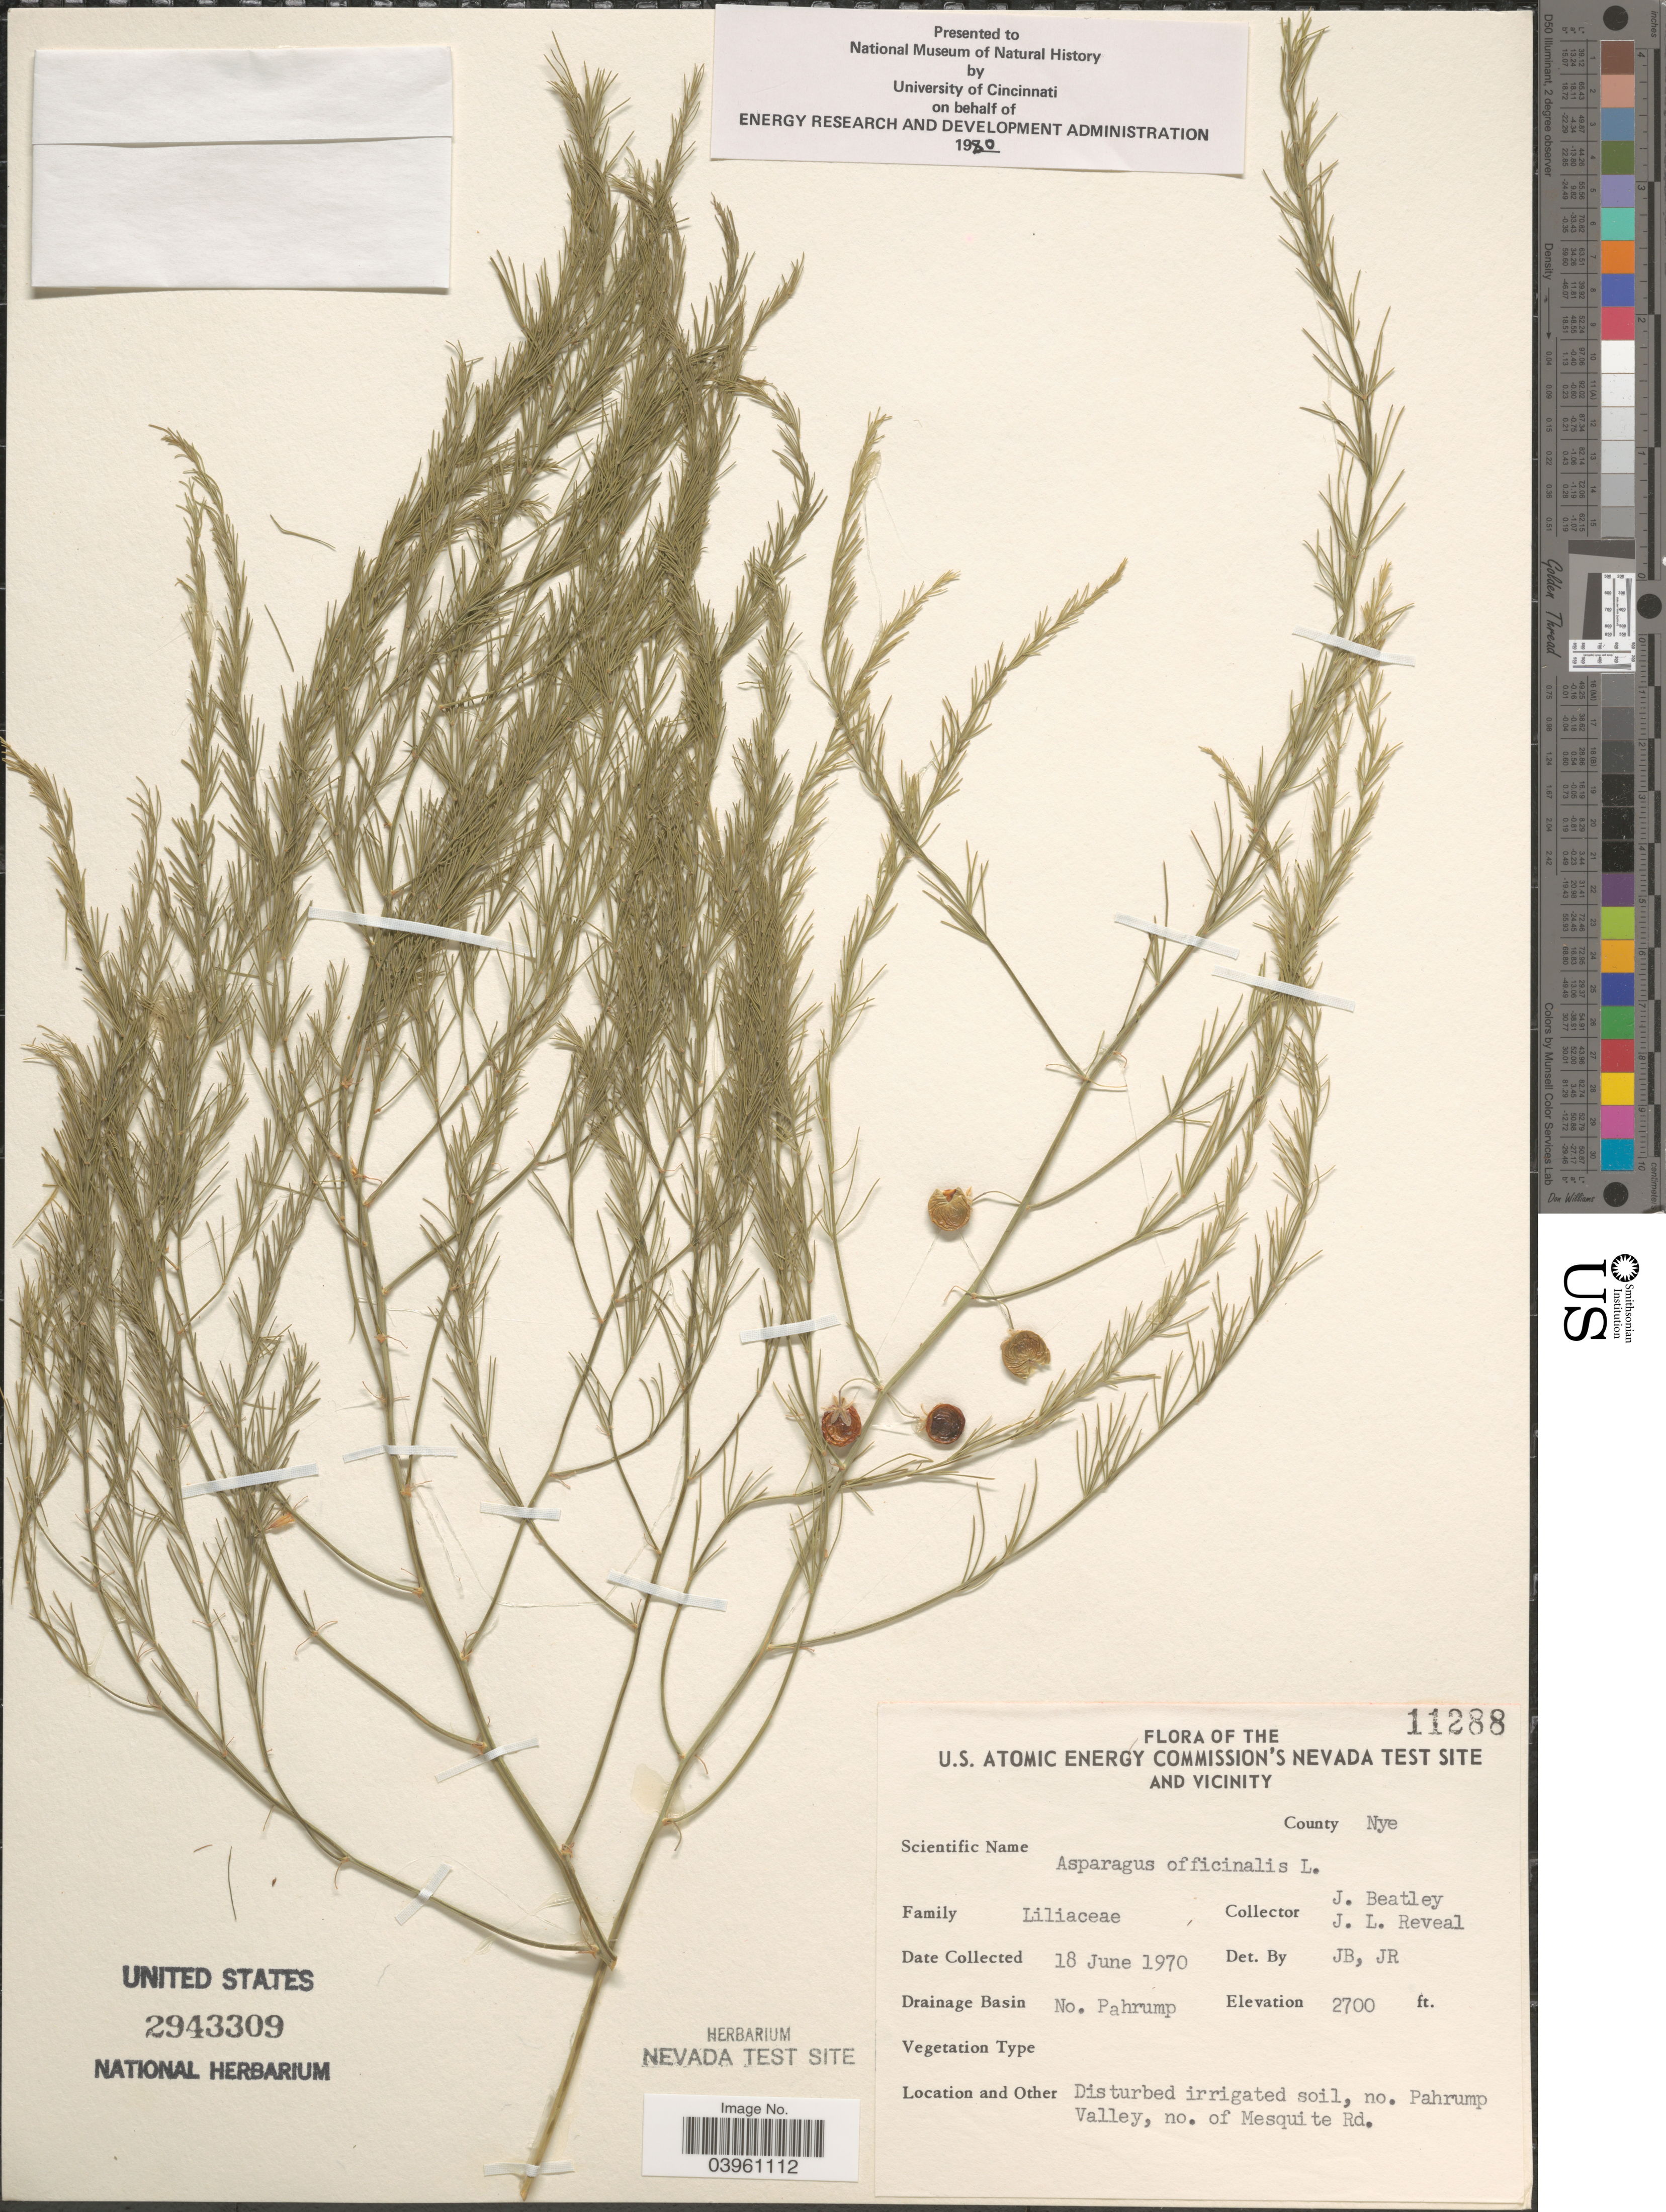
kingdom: Plantae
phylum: Tracheophyta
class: Liliopsida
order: Asparagales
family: Asparagaceae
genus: Asparagus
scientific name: Asparagus officinalis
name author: L.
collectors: J. C. Beatley & J. L. Reveal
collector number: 11288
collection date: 1970-06-18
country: United States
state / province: Nevada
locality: The U.S. Atomic Energy Commission's Nevada Test Site and Vicinity. County Nye. Drainage Basin No. Pahrump. No. Pahrump Valley, no. of Mesquite Rd.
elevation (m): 823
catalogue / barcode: US 2943309